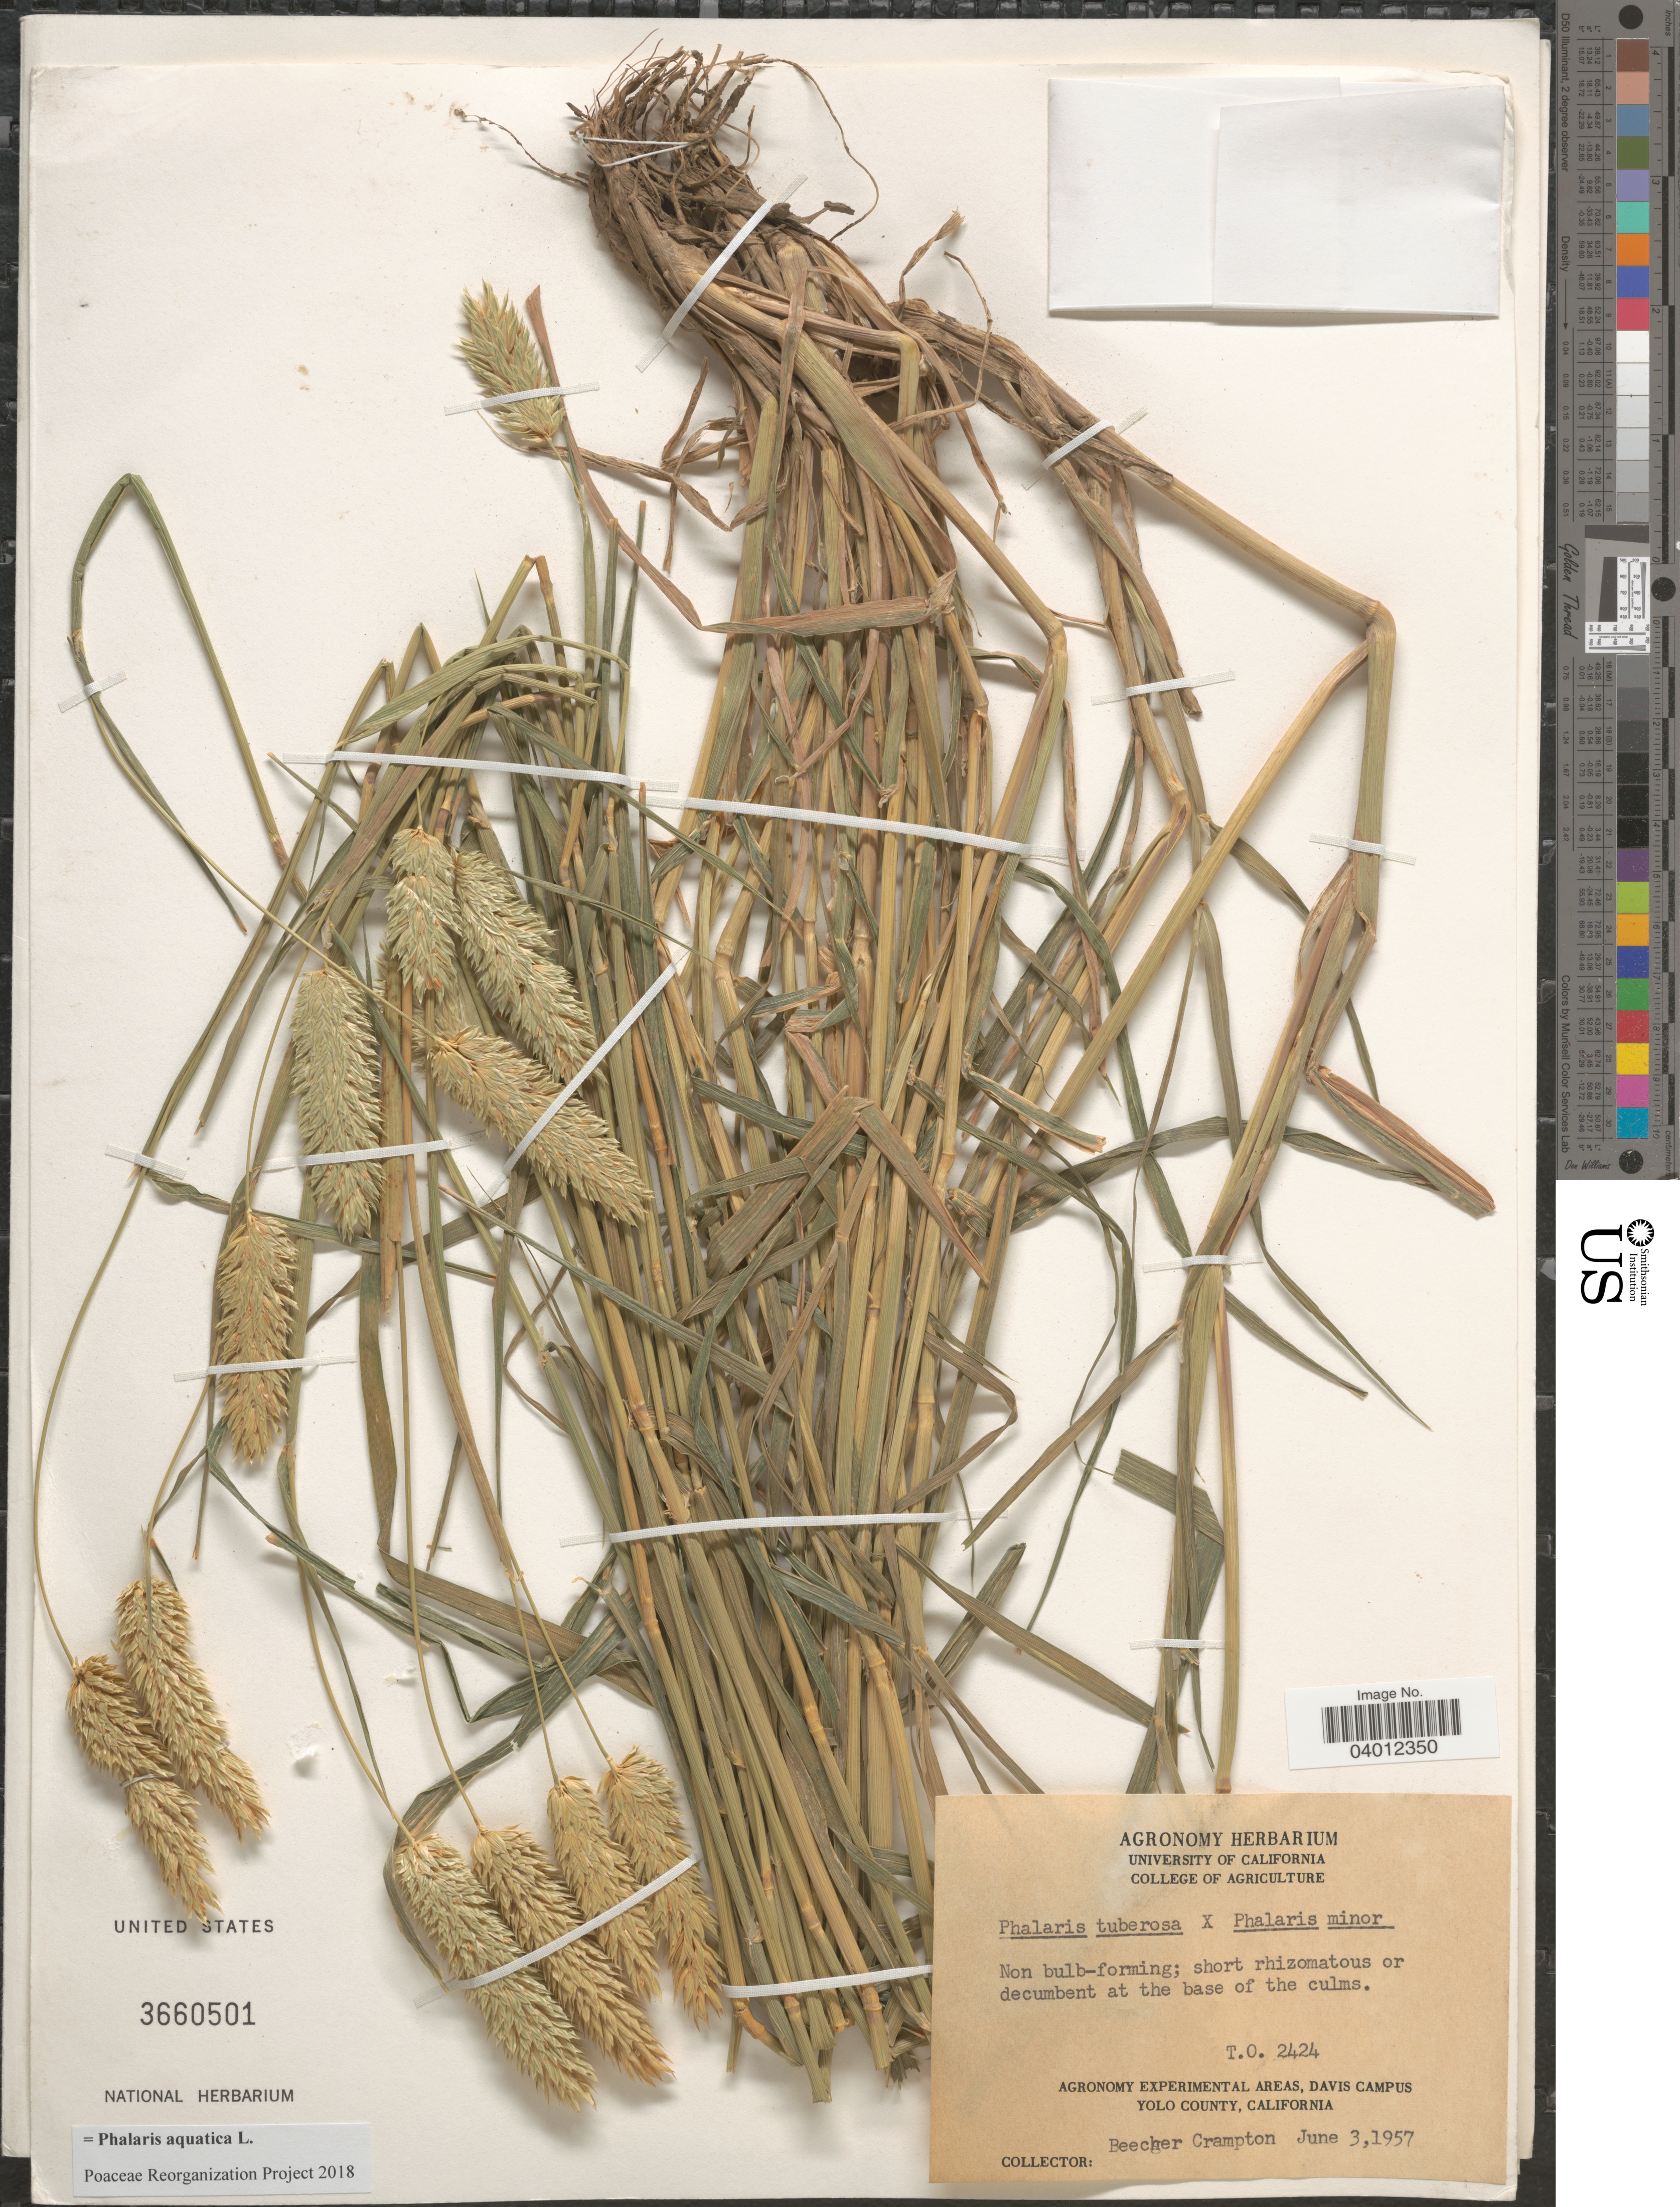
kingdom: Plantae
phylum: Tracheophyta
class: Liliopsida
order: Poales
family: Poaceae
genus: Phalaris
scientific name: Phalaris aquatica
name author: L.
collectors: B. Crampton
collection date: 1957-06-03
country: United States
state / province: California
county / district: Yolo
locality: T.O. 2424 [unsure placement]. Agronomy Experimental Areas, Davis Campus, Yolo County.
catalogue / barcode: US 3660501